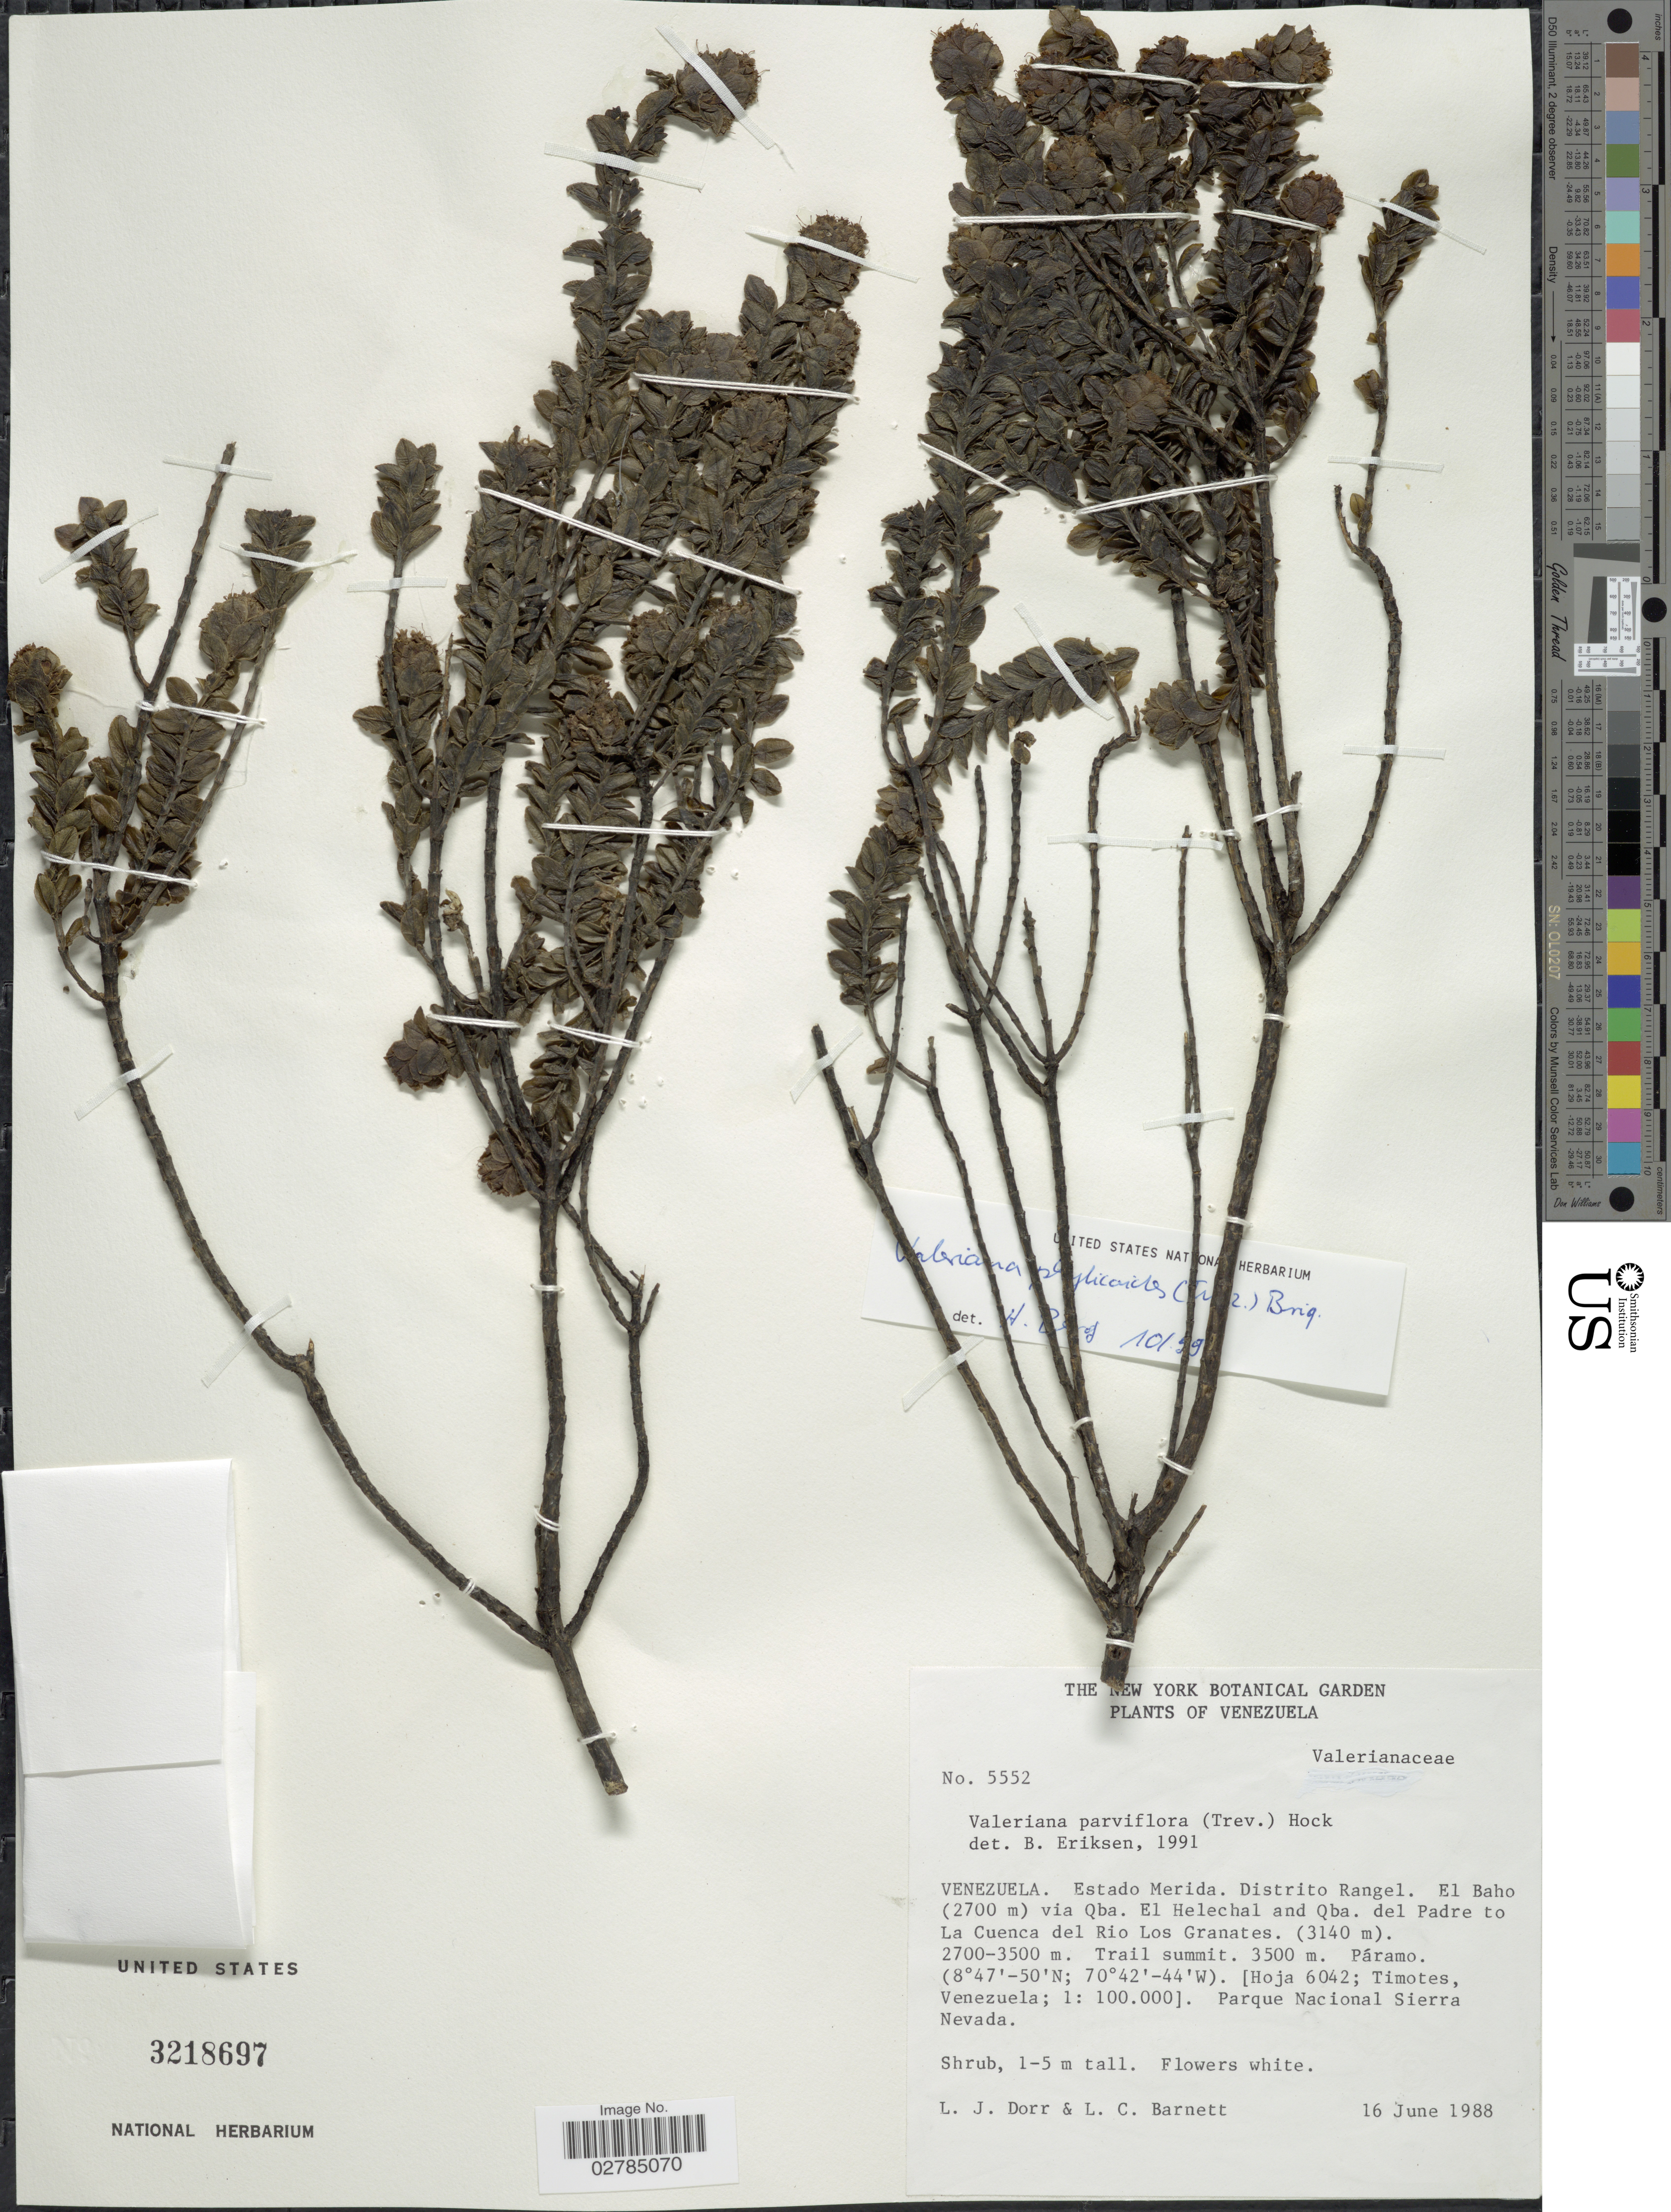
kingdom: Plantae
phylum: Tracheophyta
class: Magnoliopsida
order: Dipsacales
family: Caprifoliaceae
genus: Valeriana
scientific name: Valeriana phylicoides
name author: (Turcz.) Briq.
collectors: L. J. Dorr & L. C. Barnett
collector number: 5552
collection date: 1988-06-16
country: Venezuela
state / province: Mérida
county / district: Rangel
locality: El Baho via Qba. El Helechal and Qba. del Padre to La Cuenca del Rio Los Granates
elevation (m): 2700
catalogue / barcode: US 3218697